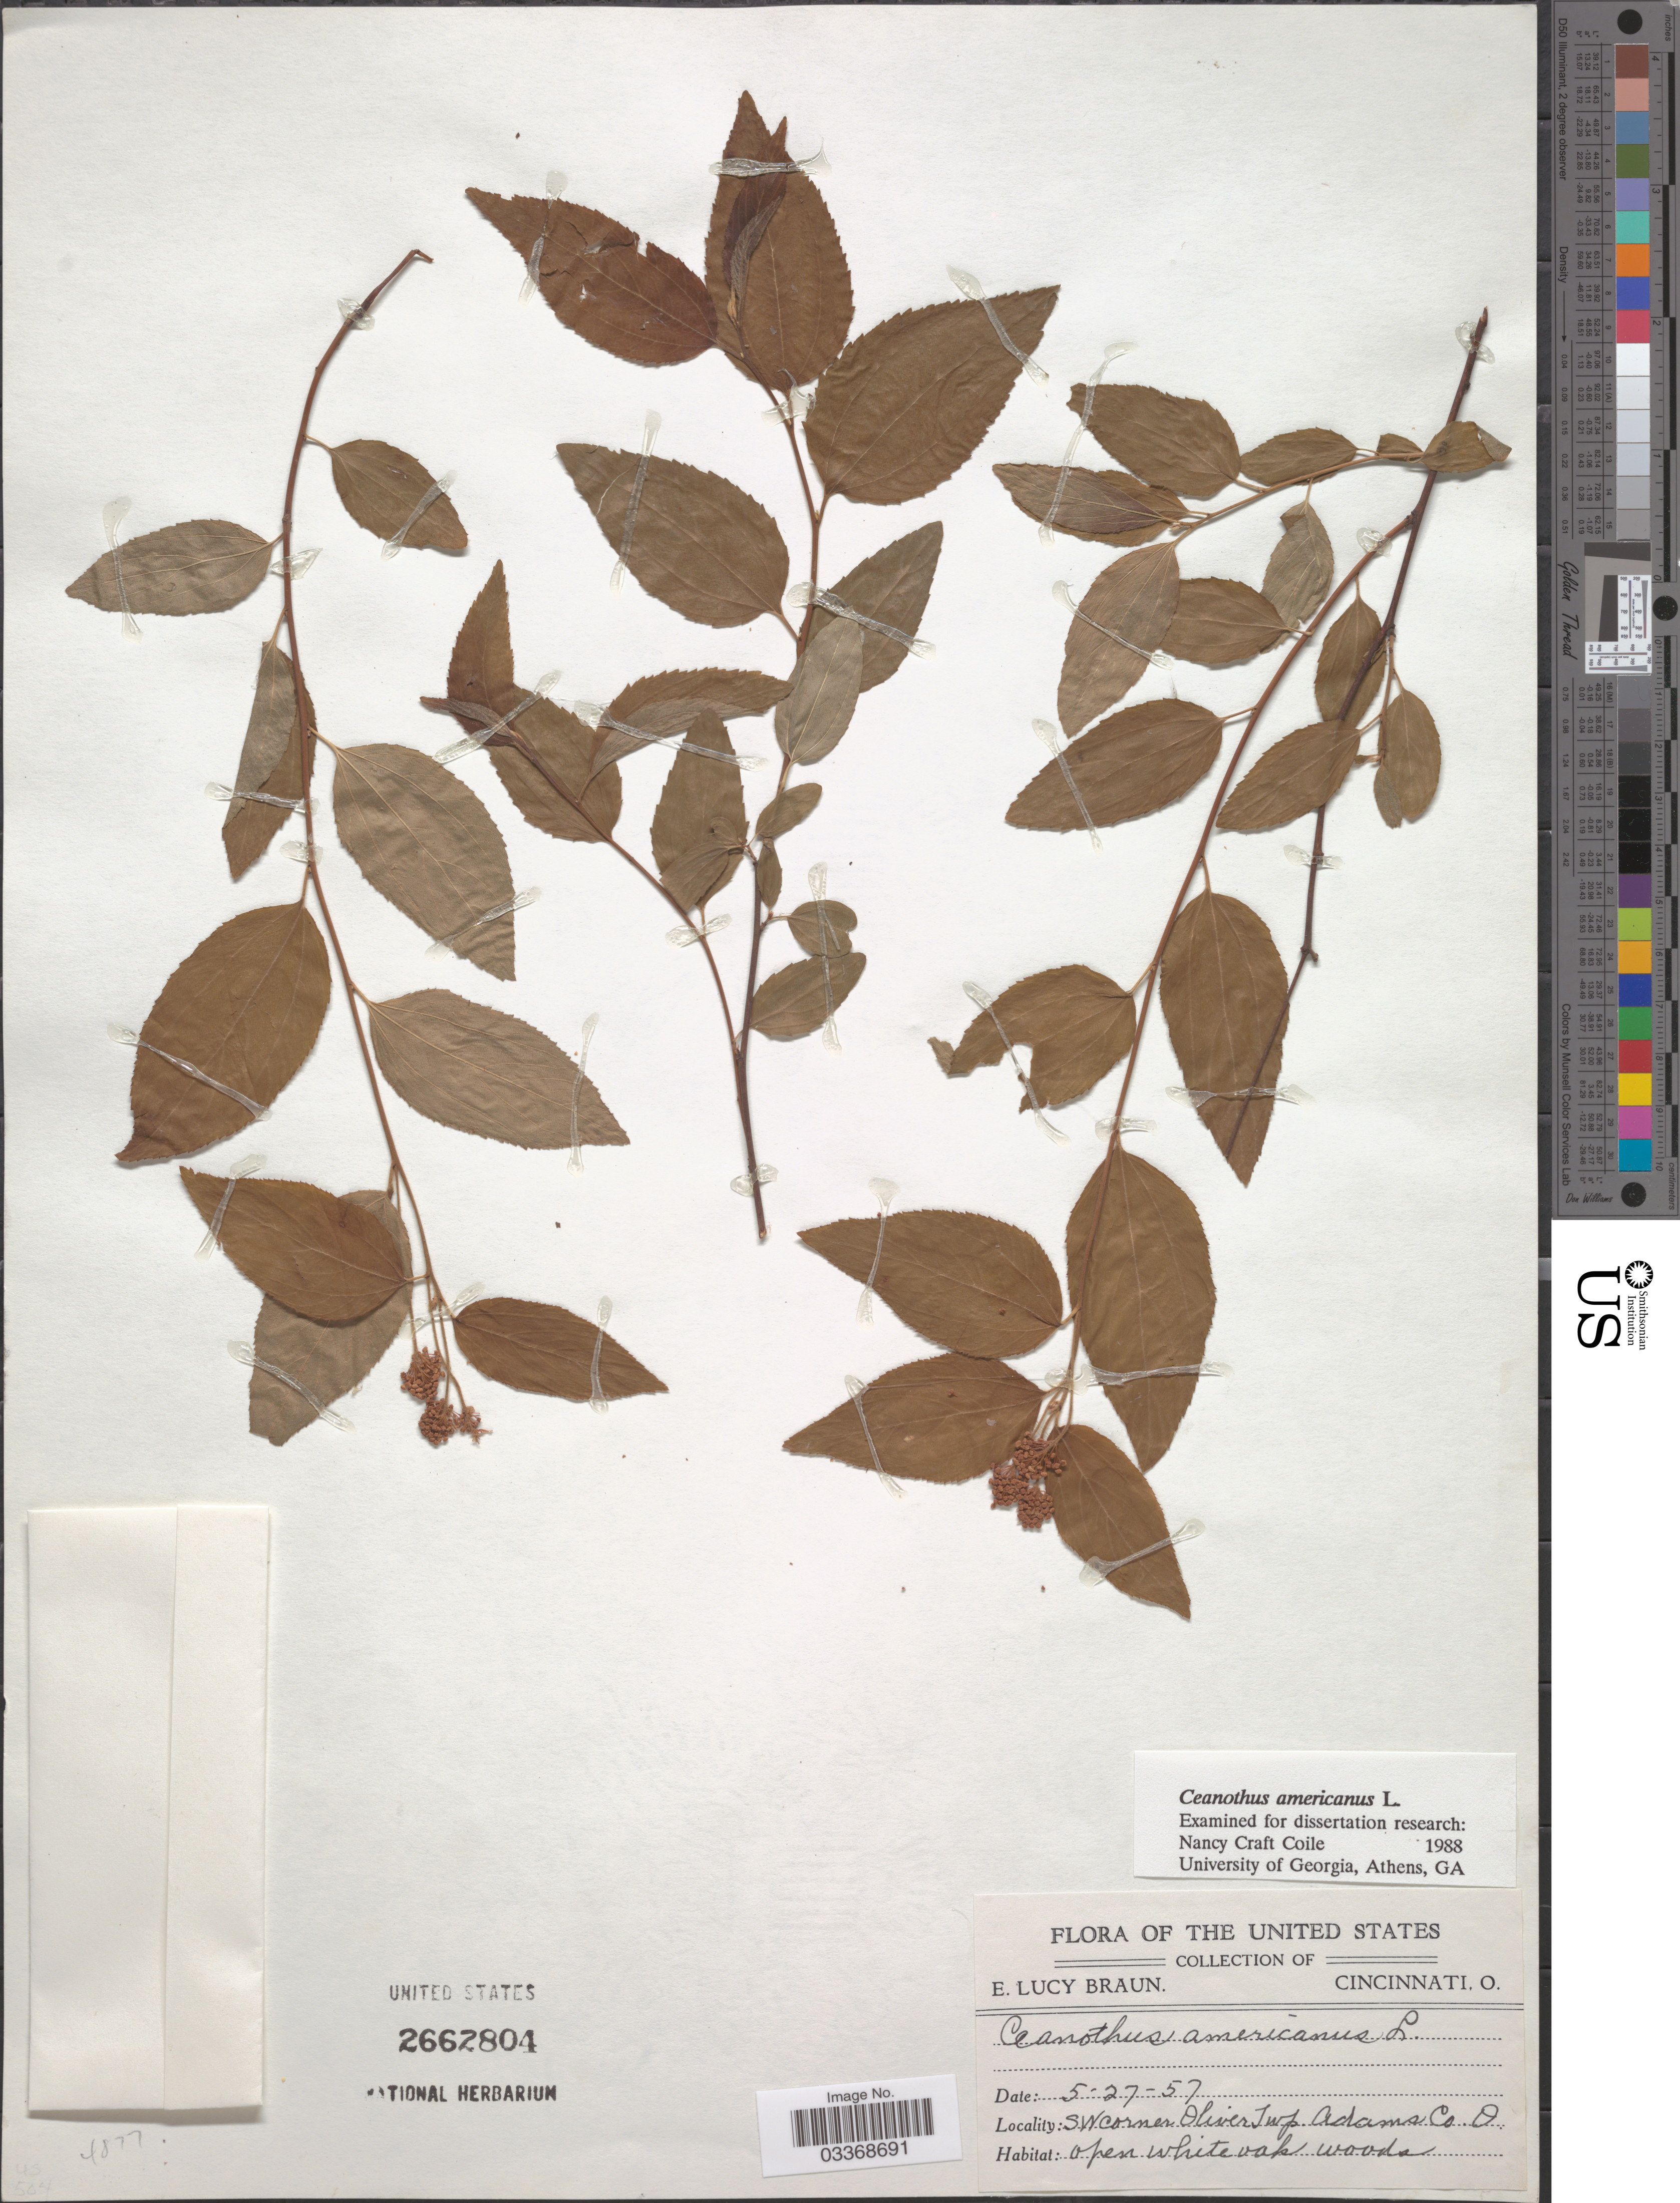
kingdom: Plantae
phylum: Tracheophyta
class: Magnoliopsida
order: Rosales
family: Rhamnaceae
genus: Ceanothus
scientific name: Ceanothus americanus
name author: L.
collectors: E. L. Braun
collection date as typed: Transcribed d/m/y: 27/5/57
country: United States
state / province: Ohio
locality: SW corner Oliver Twp., Adams Co.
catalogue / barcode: US 2662804